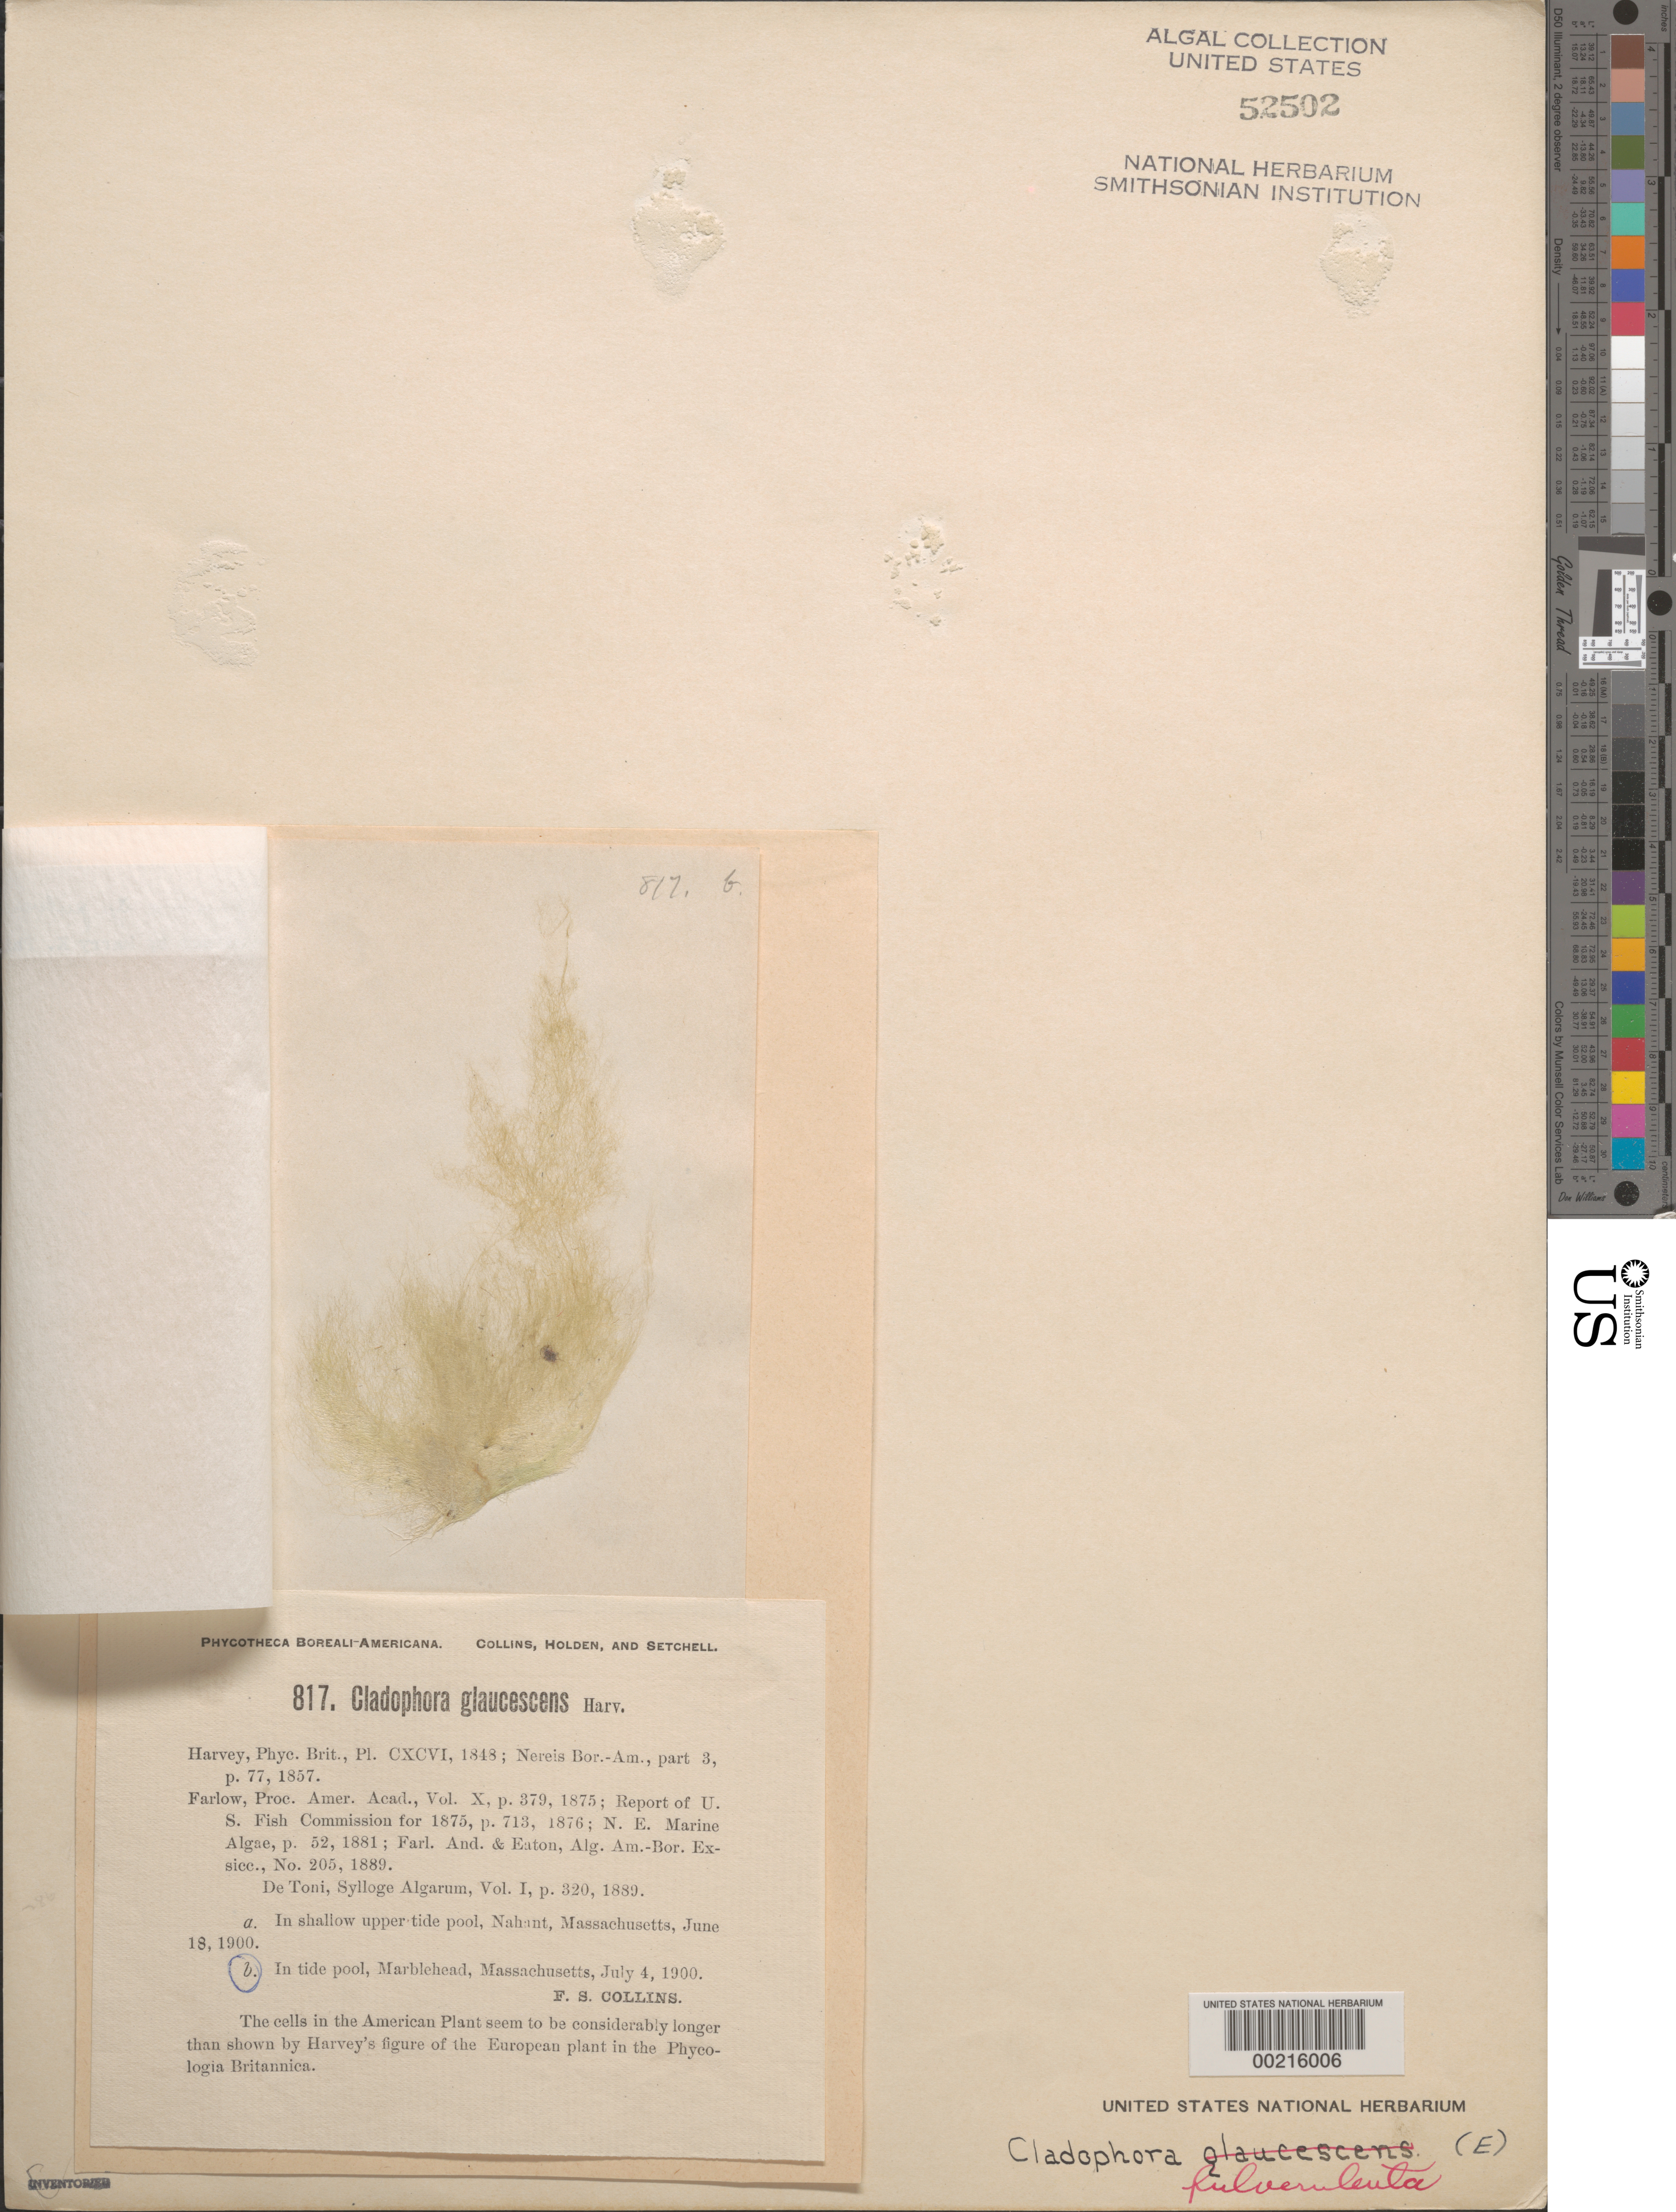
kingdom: Plantae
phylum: Chlorophyta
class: Ulvophyceae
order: Cladophorales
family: Cladophoraceae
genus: Cladophora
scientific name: Cladophora vagabunda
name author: (L.) C. Hoek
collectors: F. Collins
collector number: PB-A 817b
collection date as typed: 04 Jul 1900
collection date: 1900-07-04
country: United States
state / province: Massachusetts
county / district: Essex County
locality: Marblehead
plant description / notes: Collins, Holden & Setchell, Phycotheca Boreali-Americana, Fasc. XVII, 1901, as Cladophora glaucescens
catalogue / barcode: US 52502